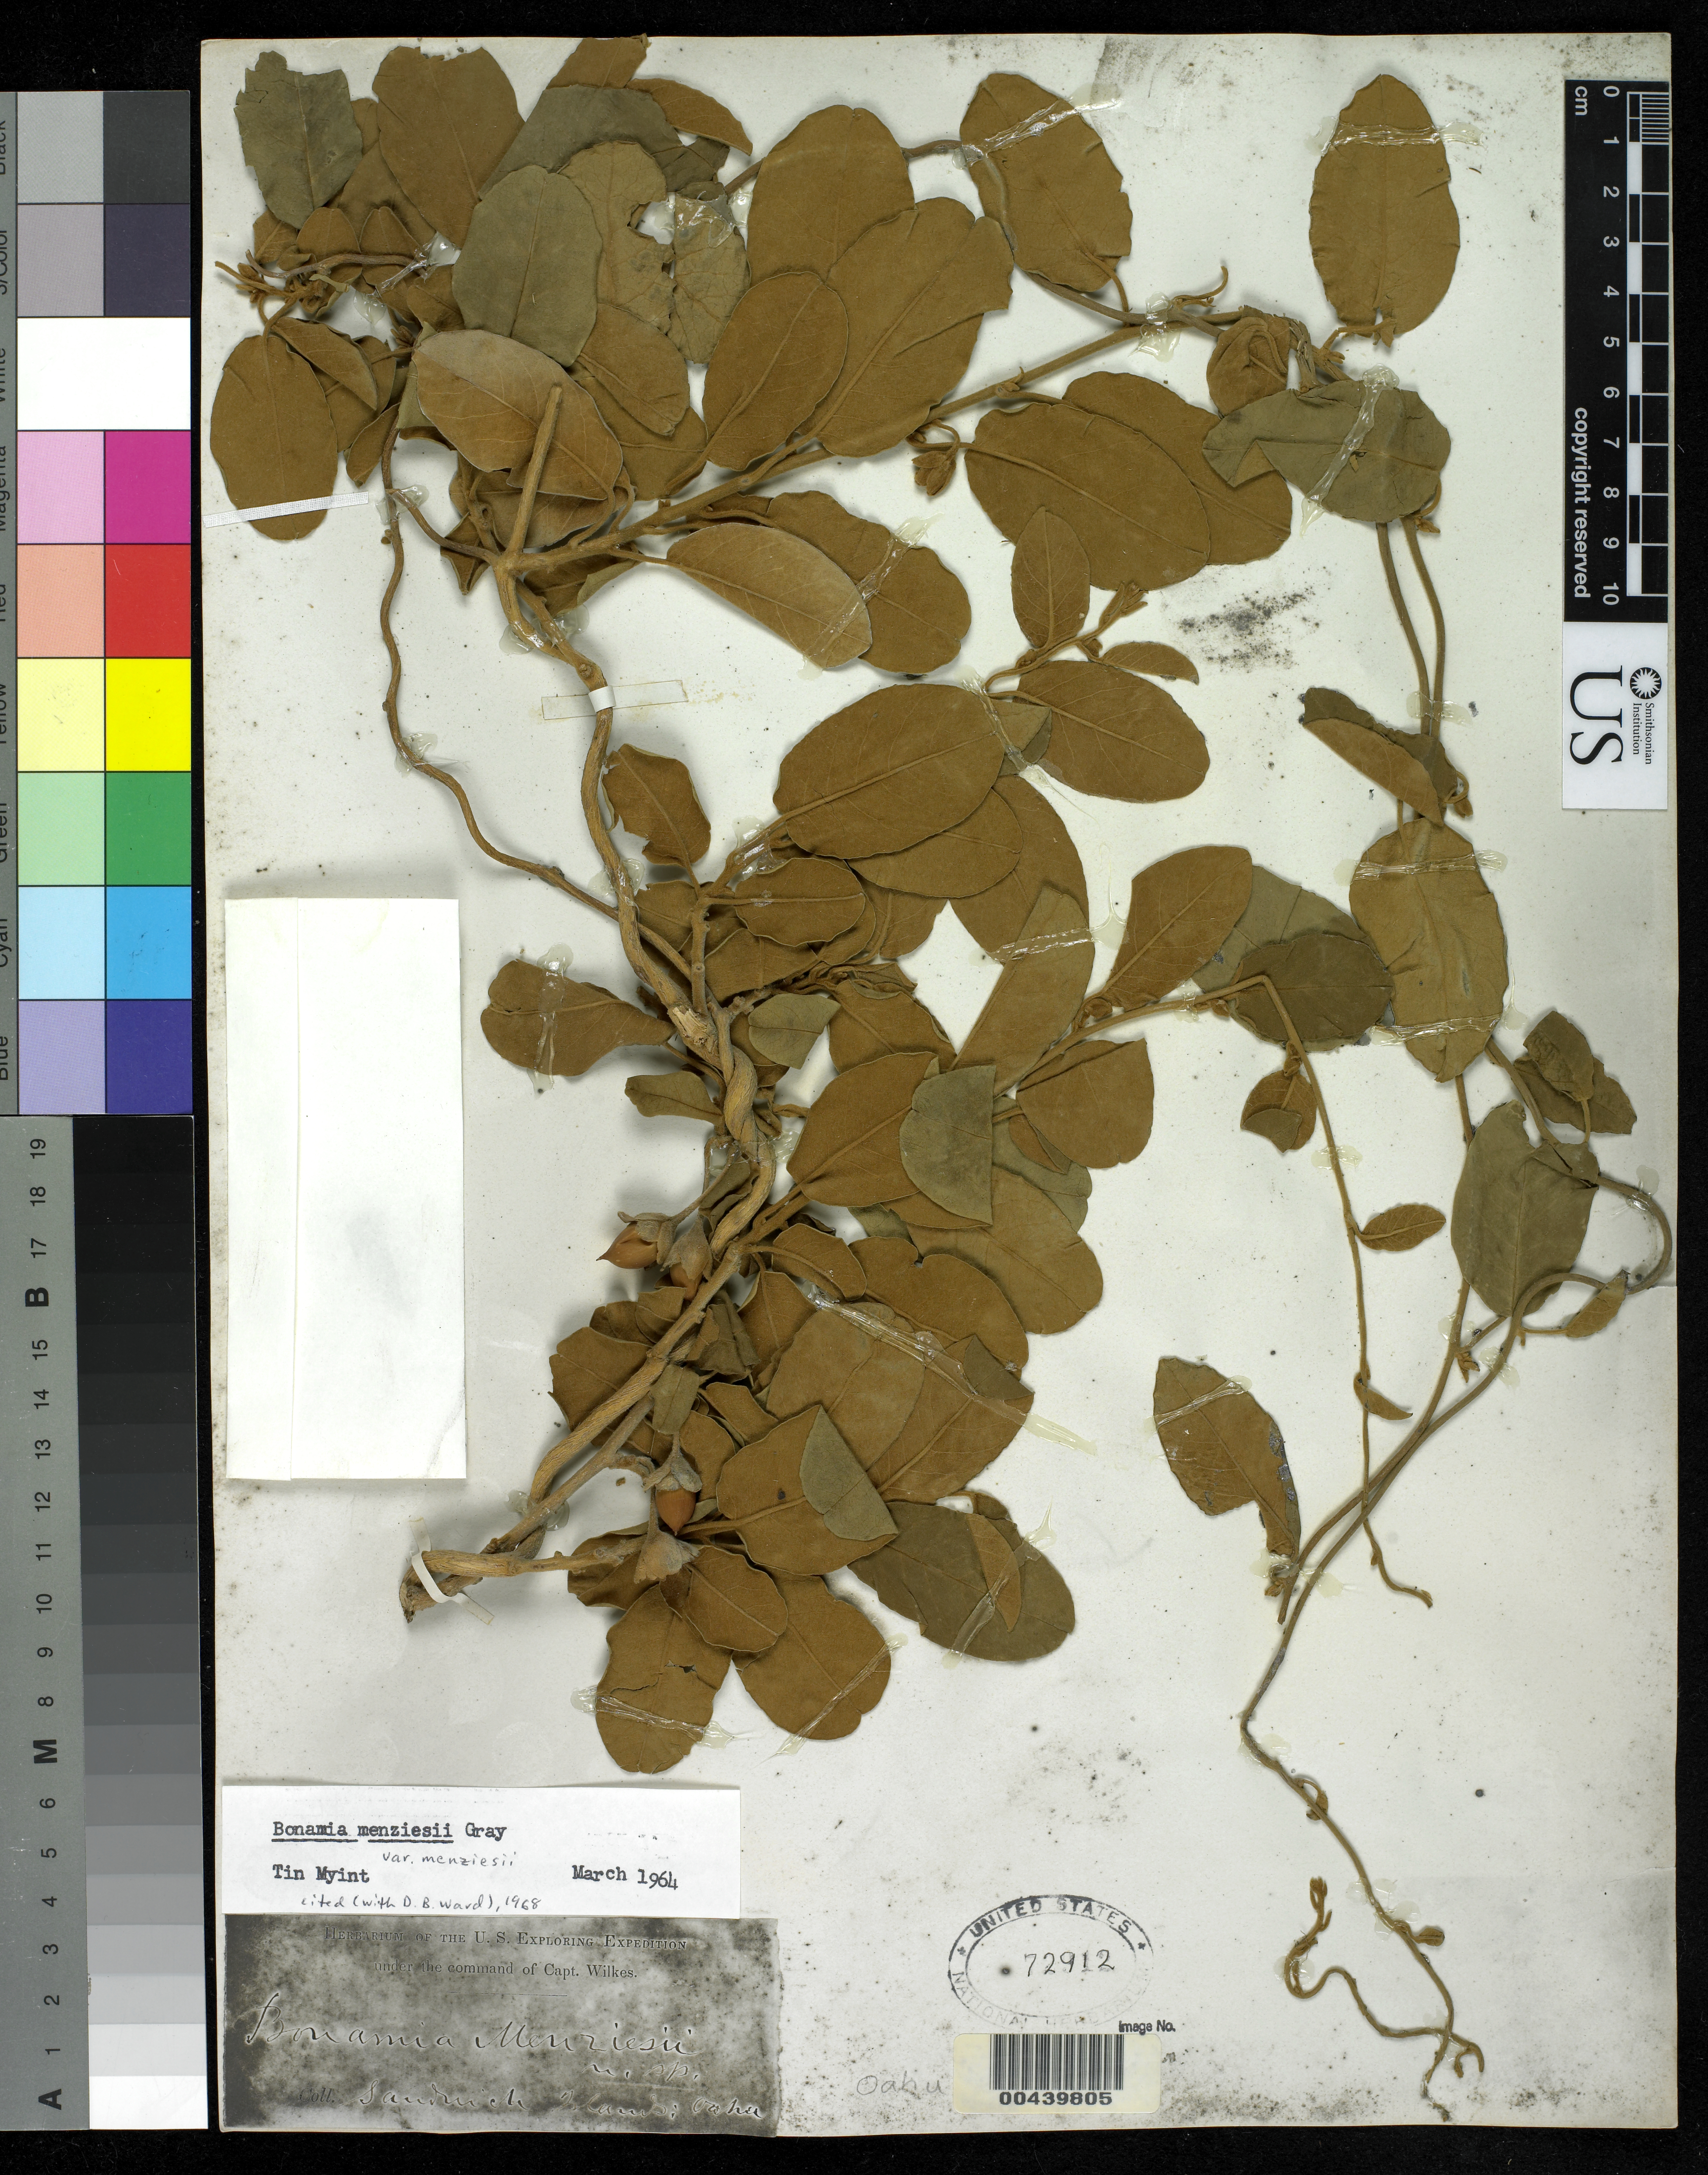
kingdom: Plantae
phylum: Tracheophyta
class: Magnoliopsida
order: Solanales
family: Convolvulaceae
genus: Bonamia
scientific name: Bonamia menziesii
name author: A. Gray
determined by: Myint, Tin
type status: Holotype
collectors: Wilkes Explor. Exped.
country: United States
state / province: Hawaii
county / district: Honolulu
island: Oahu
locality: Sandwich Islands: Oahu.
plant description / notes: This sheet is holotype acc. to G. Staples (email, June 2005). Cited 1968 by Myint & Ward (Phytologia 17) but not as type.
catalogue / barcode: US 72912